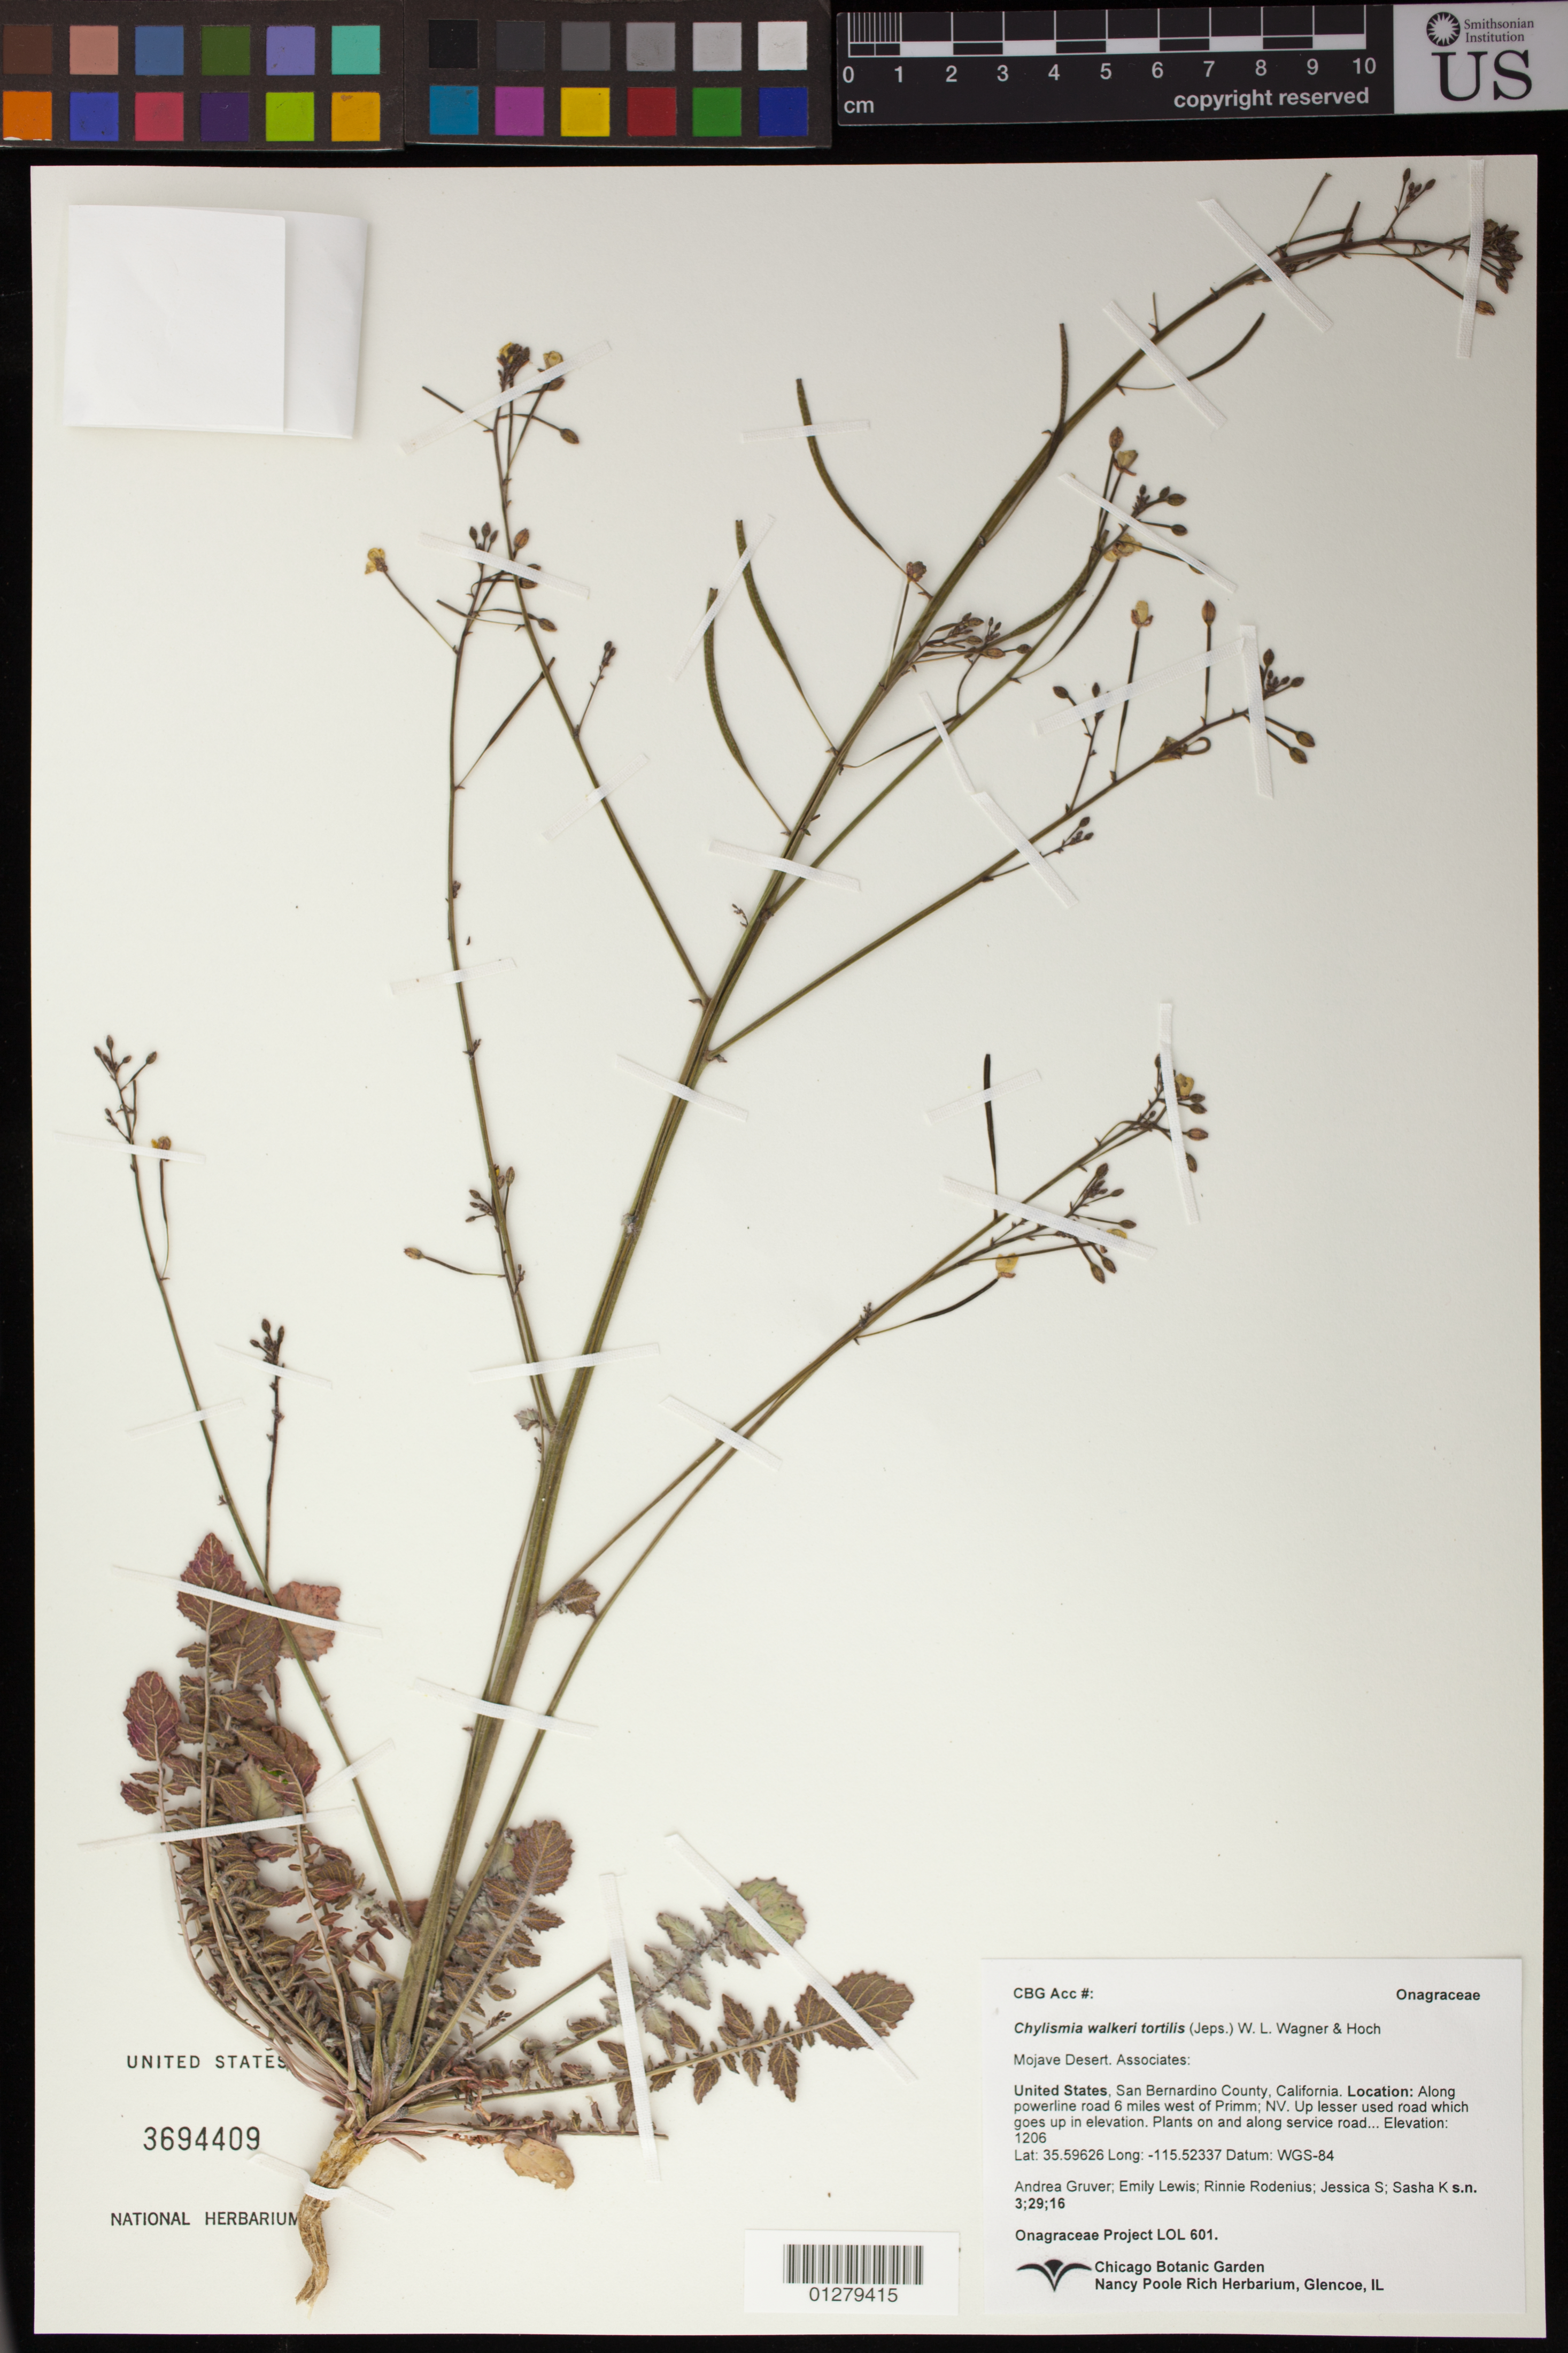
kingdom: Plantae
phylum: Tracheophyta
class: Magnoliopsida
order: Myrtales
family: Onagraceae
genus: Chylismia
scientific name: Chylismia walkeri subsp. tortilis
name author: (Jeps.) W.L. Wagner & Hoch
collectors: A. Gruver, E. Lewis & R. Rodenius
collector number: LOL 601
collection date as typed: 3/29/16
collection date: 2016-03-29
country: United States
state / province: California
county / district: San Bernardino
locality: Along powerline road 6 miles west of Primm, NV, up lesser used road which goes up in elevation, plants on and along service road.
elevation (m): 1206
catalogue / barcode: US 3694409